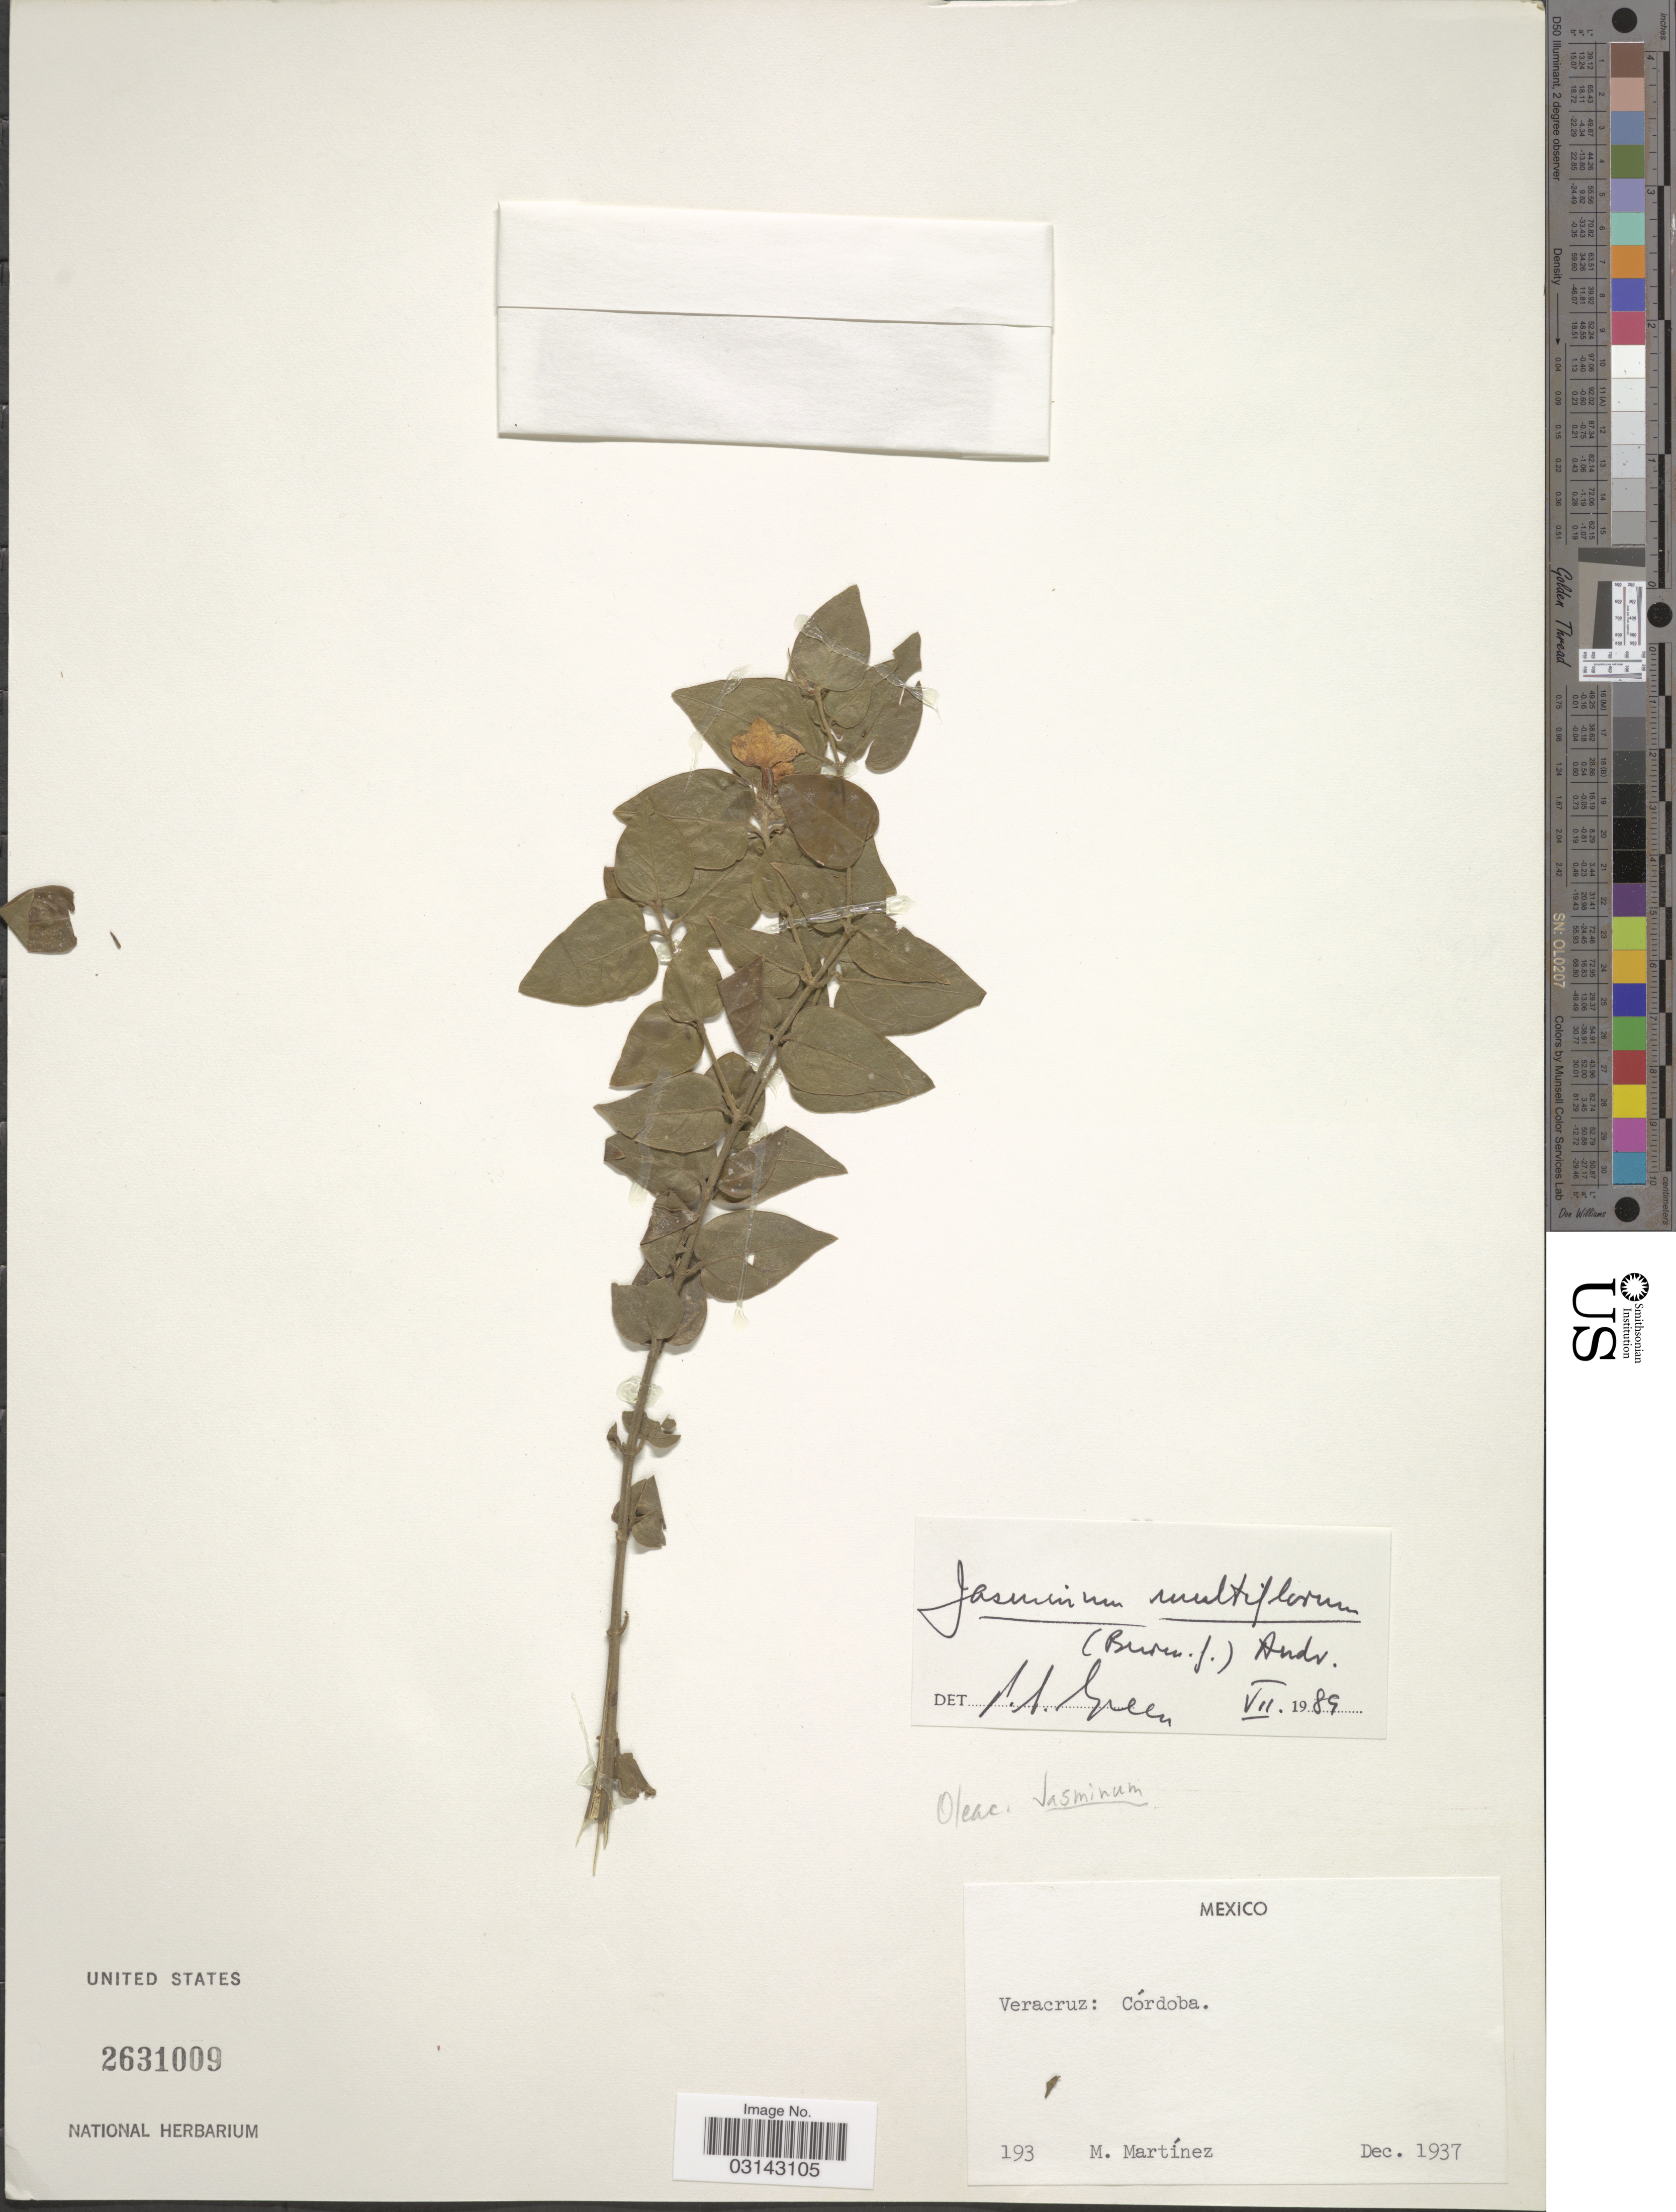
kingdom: Plantae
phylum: Tracheophyta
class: Magnoliopsida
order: Lamiales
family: Oleaceae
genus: Jasminum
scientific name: Jasminum multiflorum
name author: (Burm. f.) Andrews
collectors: M. Martínez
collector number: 193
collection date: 1937-12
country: Mexico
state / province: Veracruz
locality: Veracruz: Córdoba.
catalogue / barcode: US 2631009